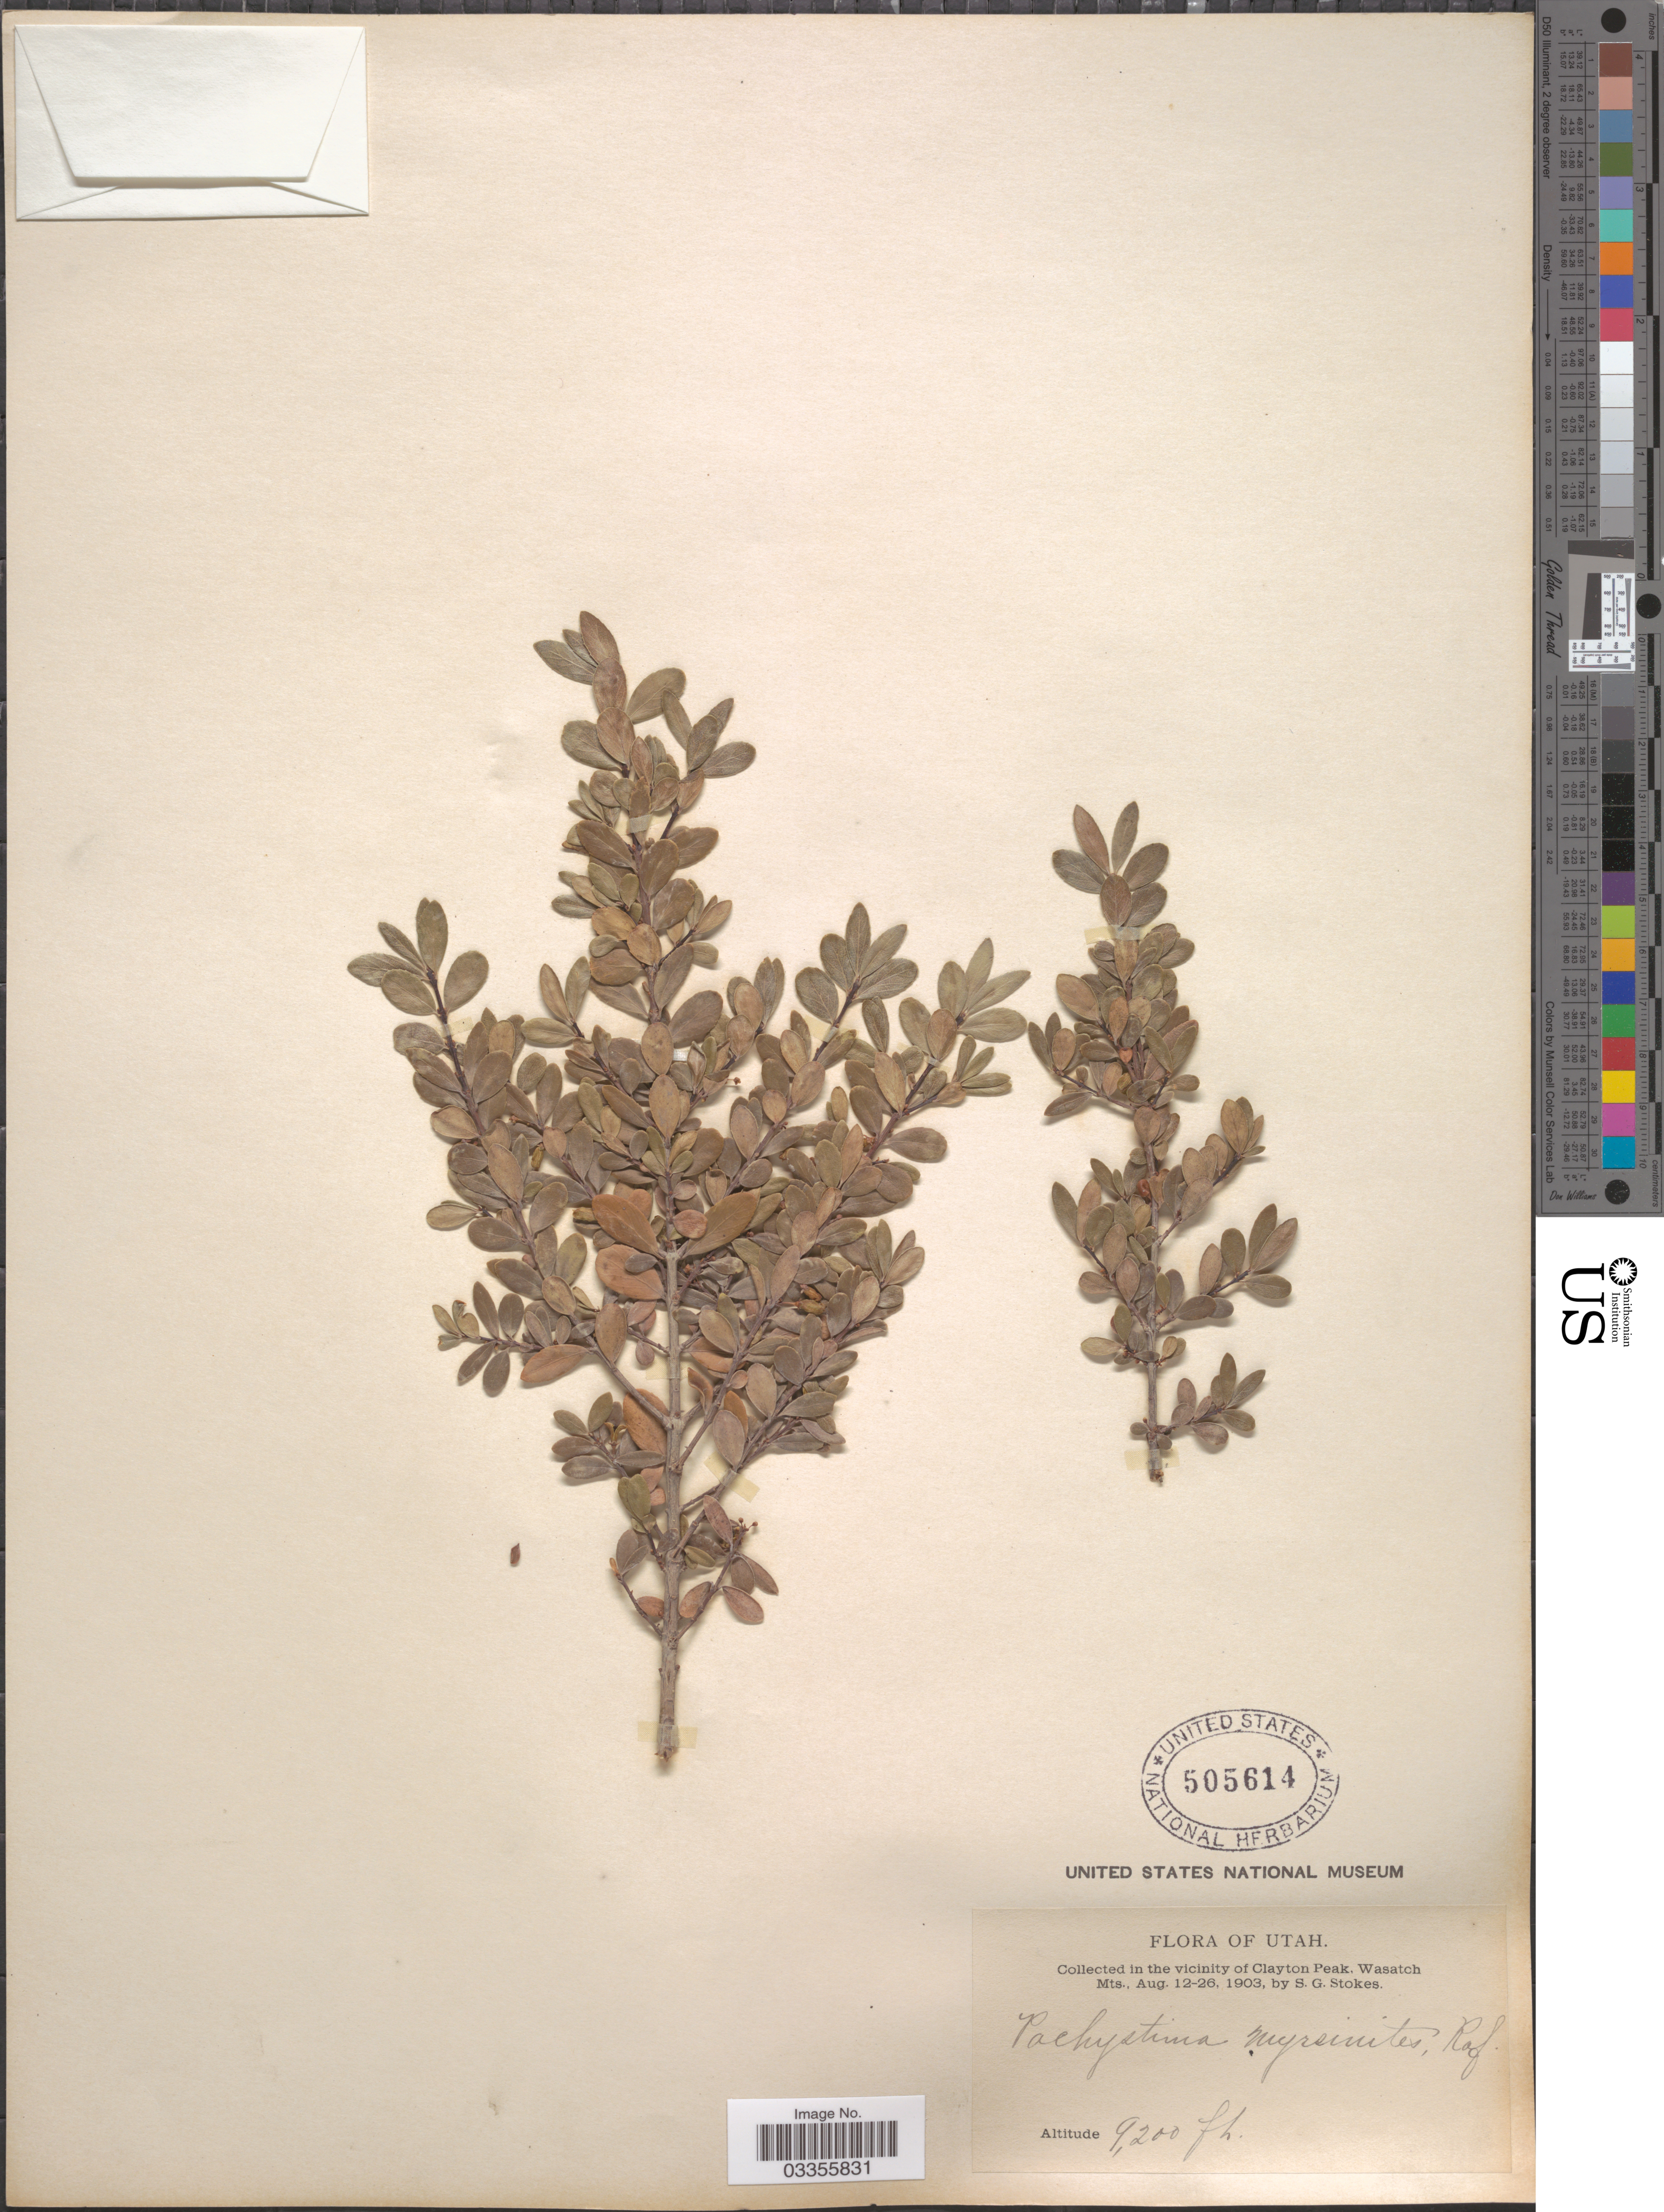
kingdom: Plantae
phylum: Tracheophyta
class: Magnoliopsida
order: Celastrales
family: Celastraceae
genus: Paxistima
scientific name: Paxistima myrsinites subsp. myrsinites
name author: (Pursh) Raf.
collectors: S. G. Stokes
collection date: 1903-08-12/1903-08-26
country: United States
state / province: Utah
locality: In the vicinity of Clayton Peak, Wasatch Mts.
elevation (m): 2804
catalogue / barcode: US 505614